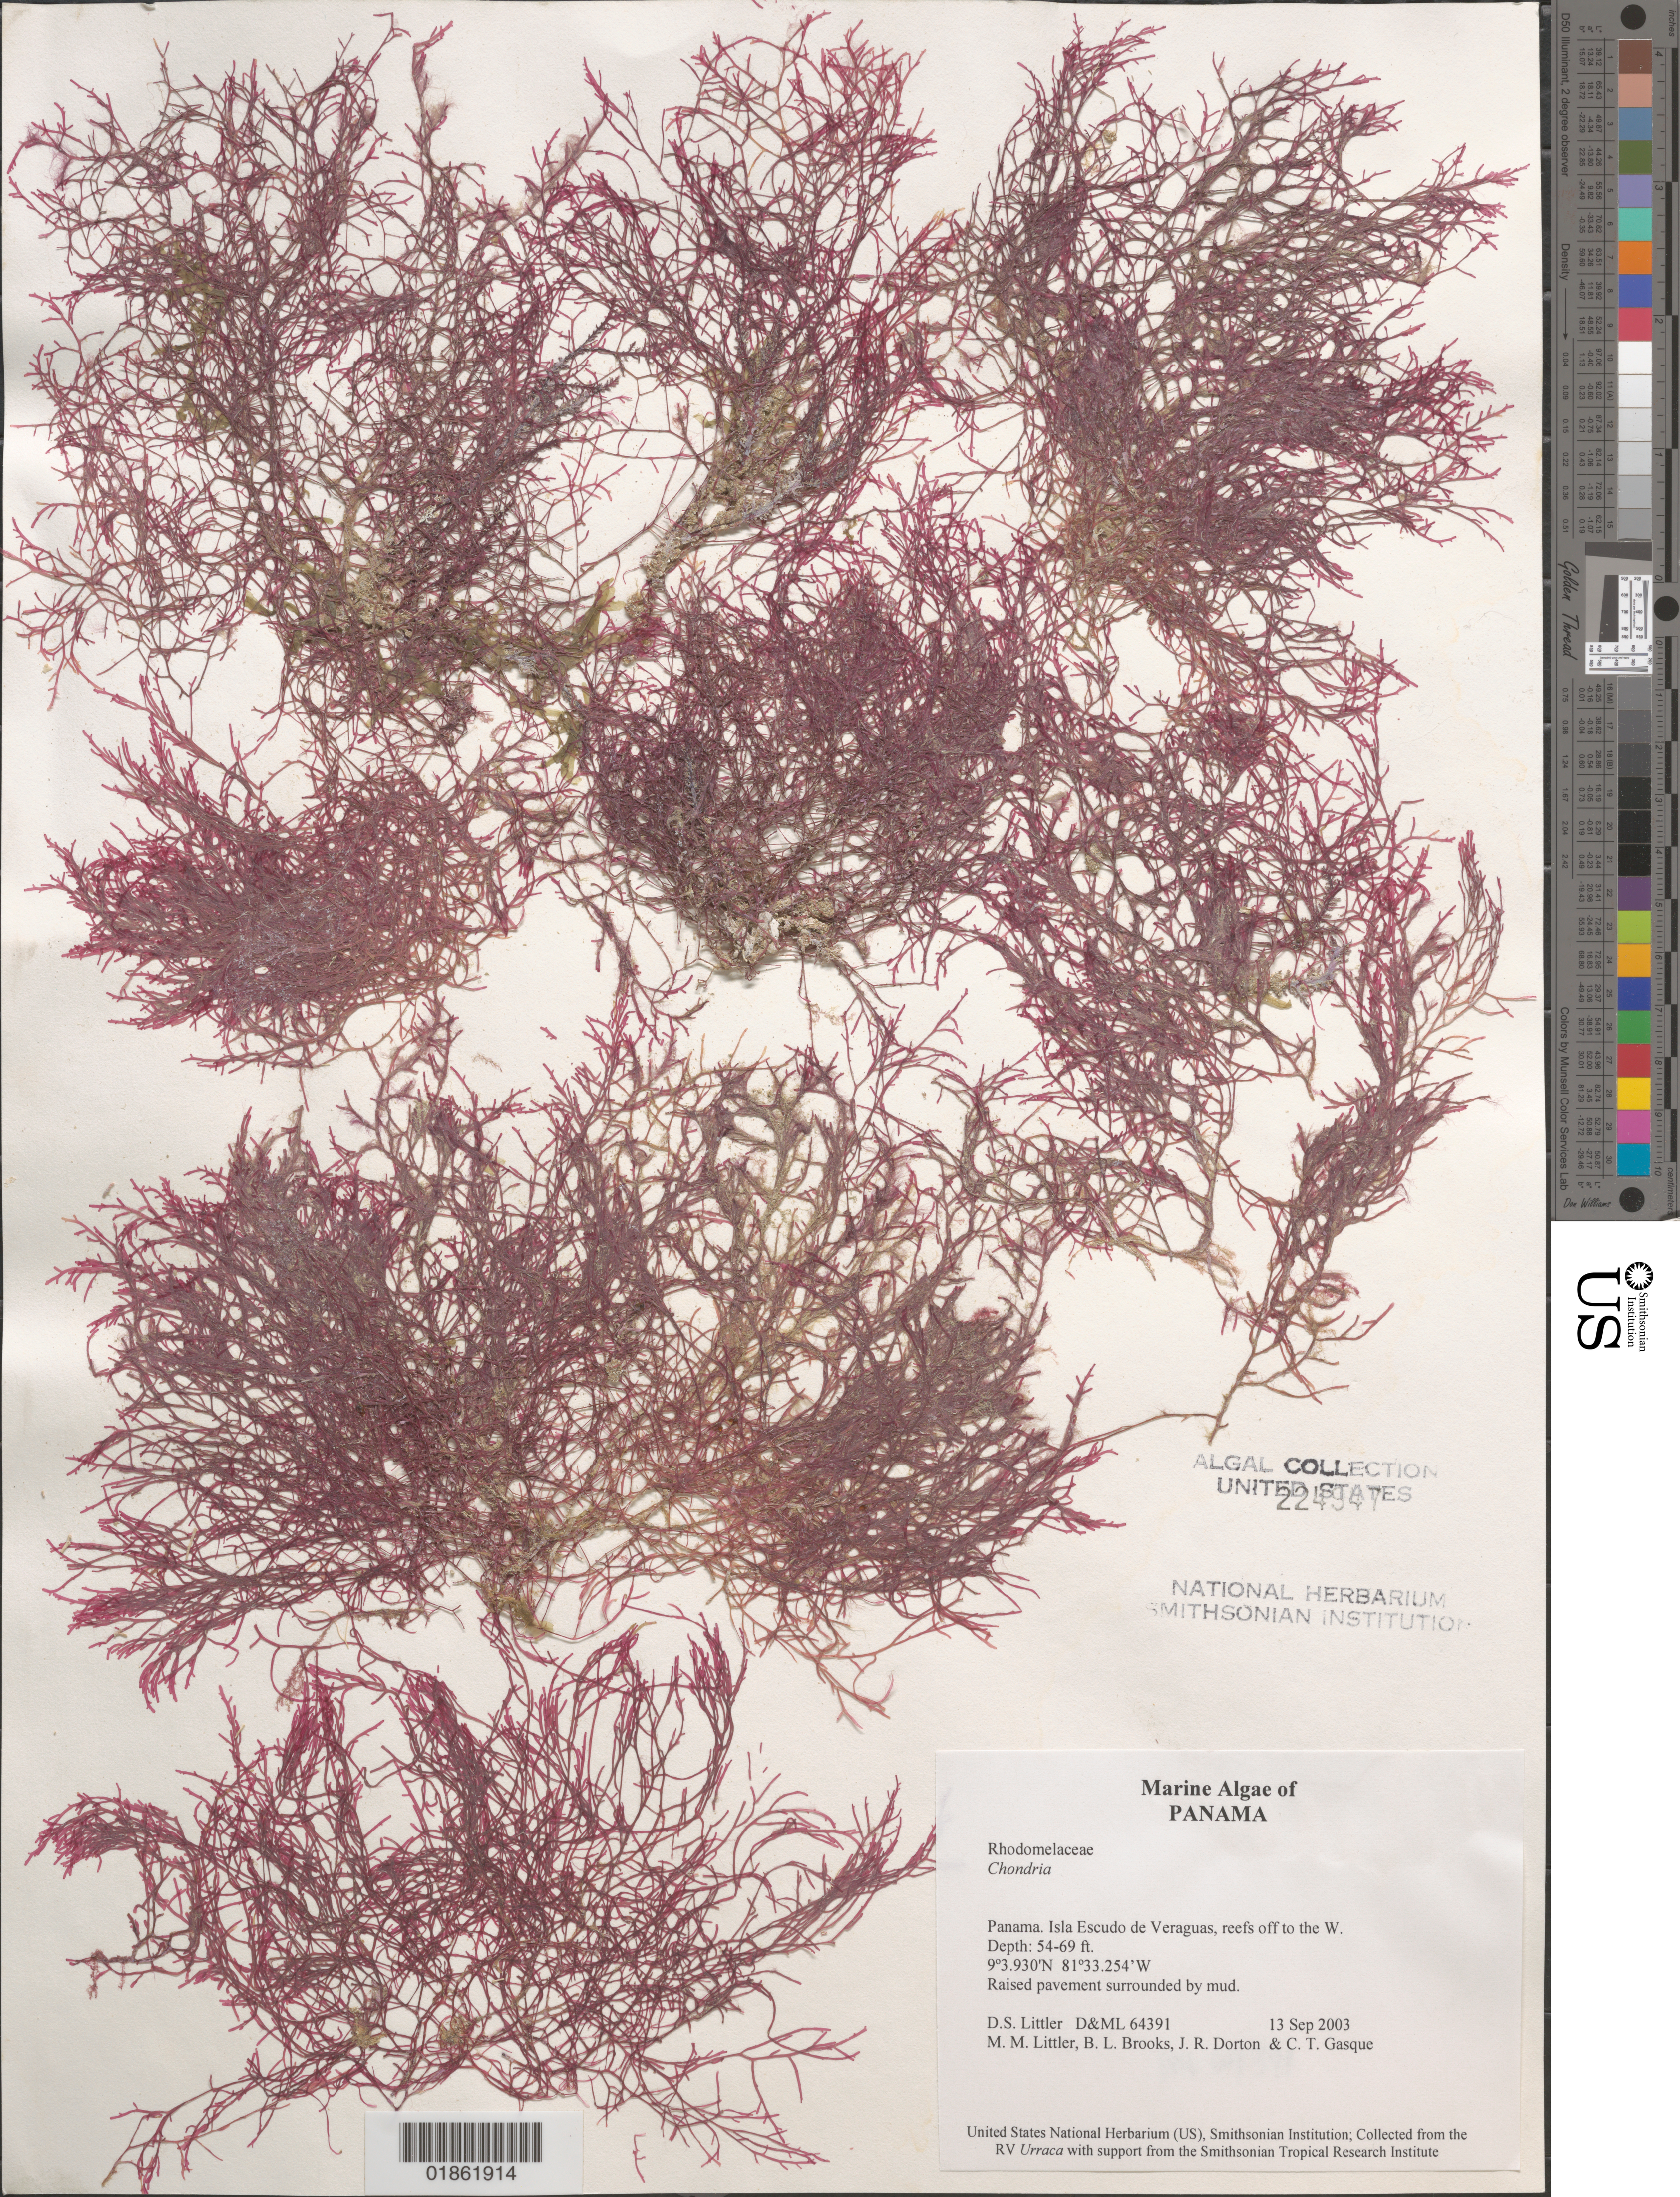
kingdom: Plantae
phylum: Rhodophyta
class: Florideophyceae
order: Ceramiales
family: Rhodomelaceae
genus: Chondria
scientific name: Chondria sp.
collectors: M. M. Littler, D. S. Littler & B. Brooks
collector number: D&ML 64391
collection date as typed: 13 Sep 2003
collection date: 2003-09-13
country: Panama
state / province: Bocas del Toro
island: Escudo de Veraguas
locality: Rubble flat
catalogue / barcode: US 224947